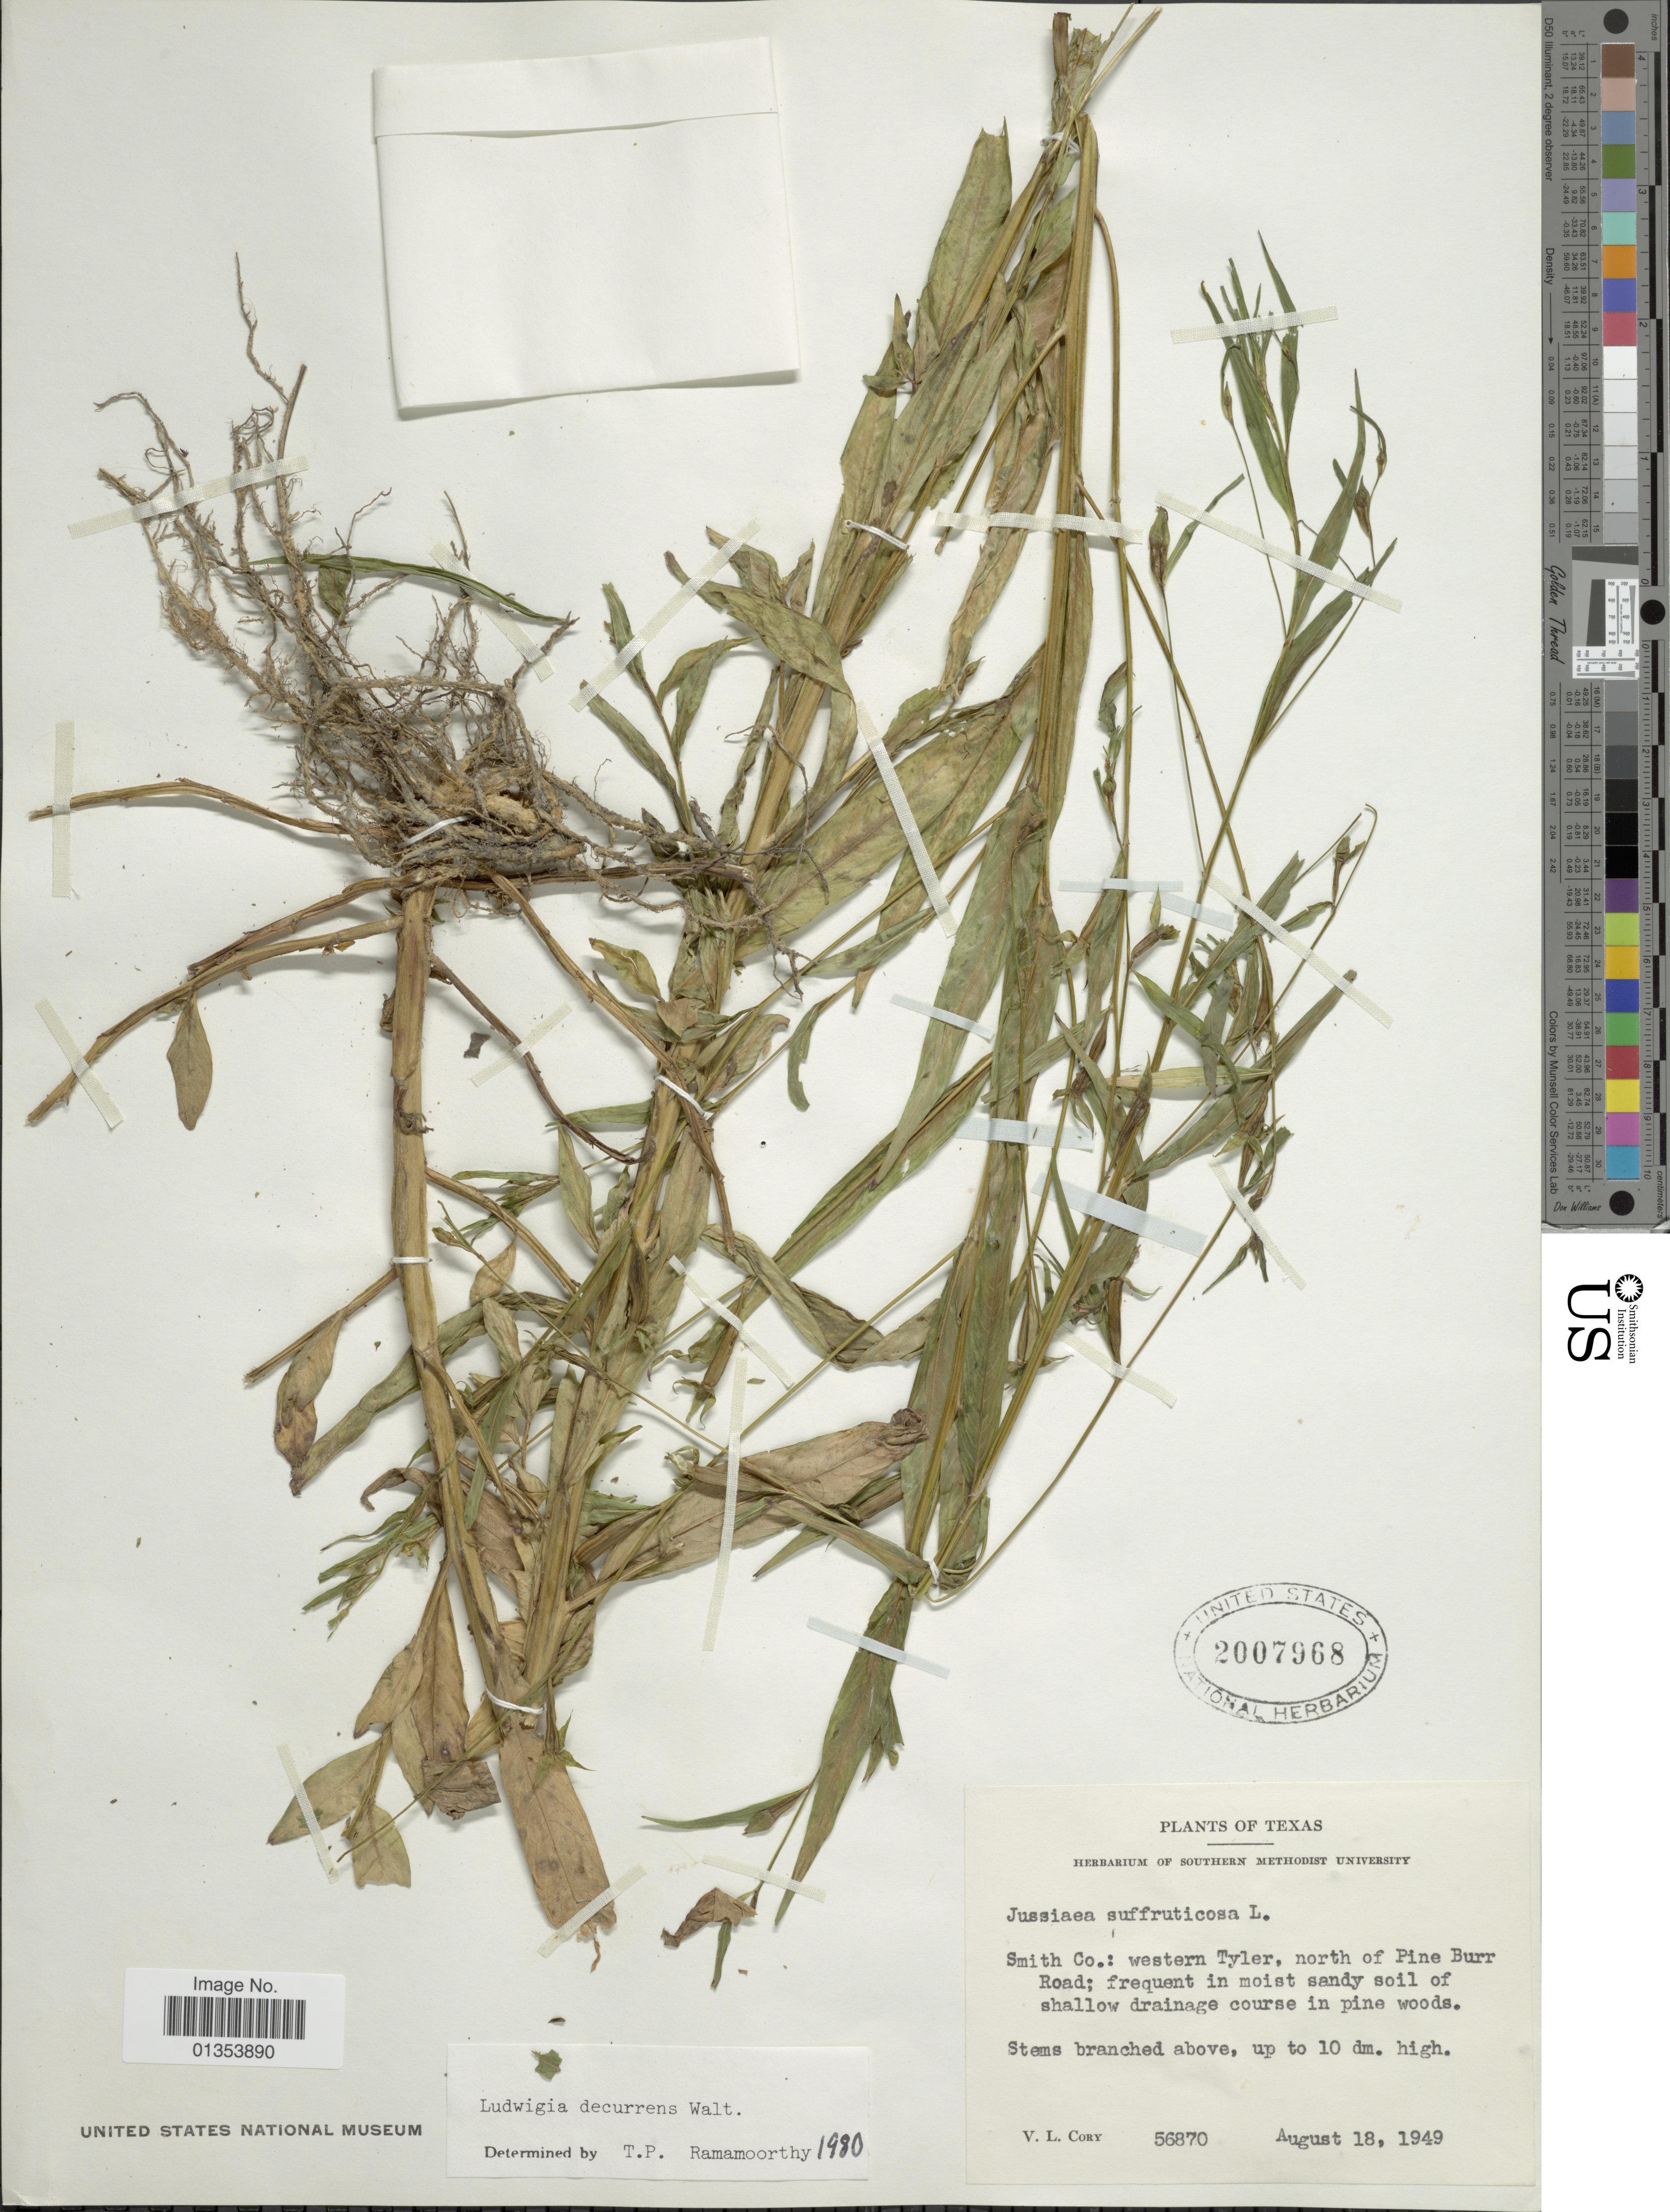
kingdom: Plantae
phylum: Tracheophyta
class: Magnoliopsida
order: Myrtales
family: Onagraceae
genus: Ludwigia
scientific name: Ludwigia decurrens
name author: Walter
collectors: V. Cory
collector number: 56870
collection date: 1949-08-18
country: United States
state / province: Texas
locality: Smith Co.: western Tyler, north of Pine Burr Road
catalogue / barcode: US 2007968